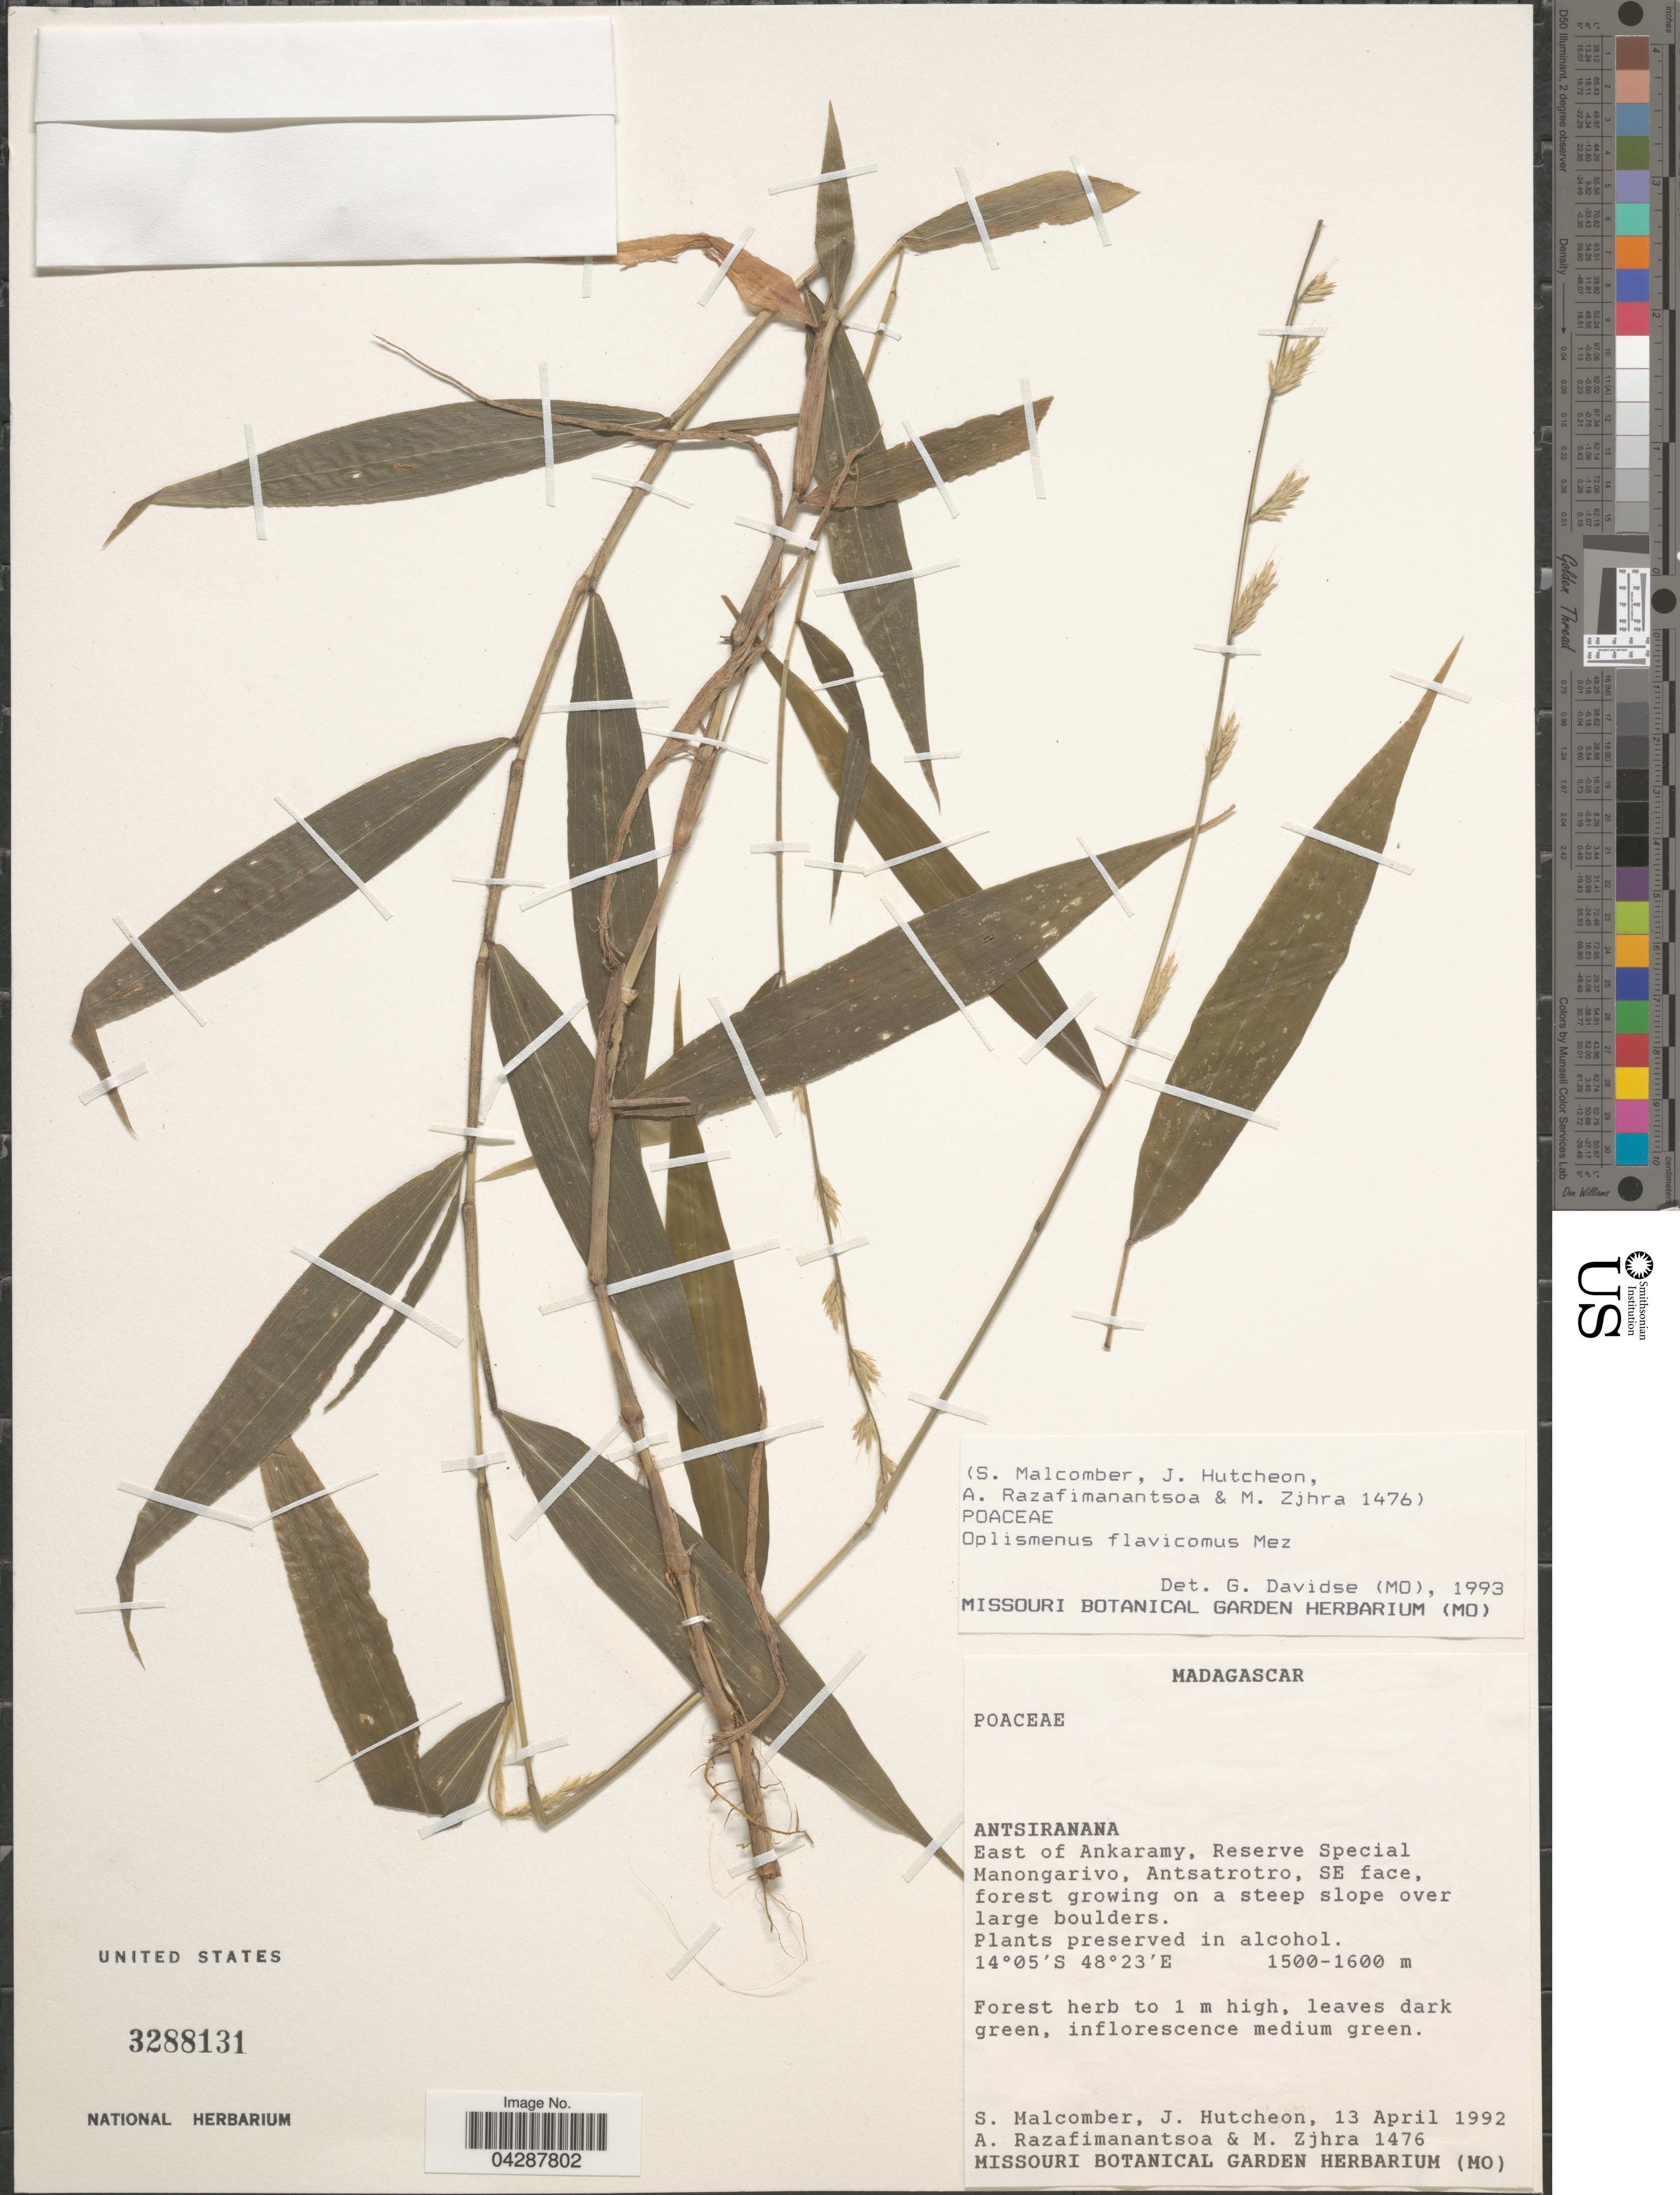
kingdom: Plantae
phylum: Tracheophyta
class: Liliopsida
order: Poales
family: Poaceae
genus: Oplismenus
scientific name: Oplismenus flavicomus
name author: Mez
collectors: S. T. Malcomber, J. Hutcheon, A. Razafimanantsoa & M. Zjhra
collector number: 1476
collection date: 1992-04-13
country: Madagascar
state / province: Diana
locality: East of Ankaramy, Reserve Special Manongarivo, Antsatrotro, SE face.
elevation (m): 1500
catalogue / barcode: US 3288131